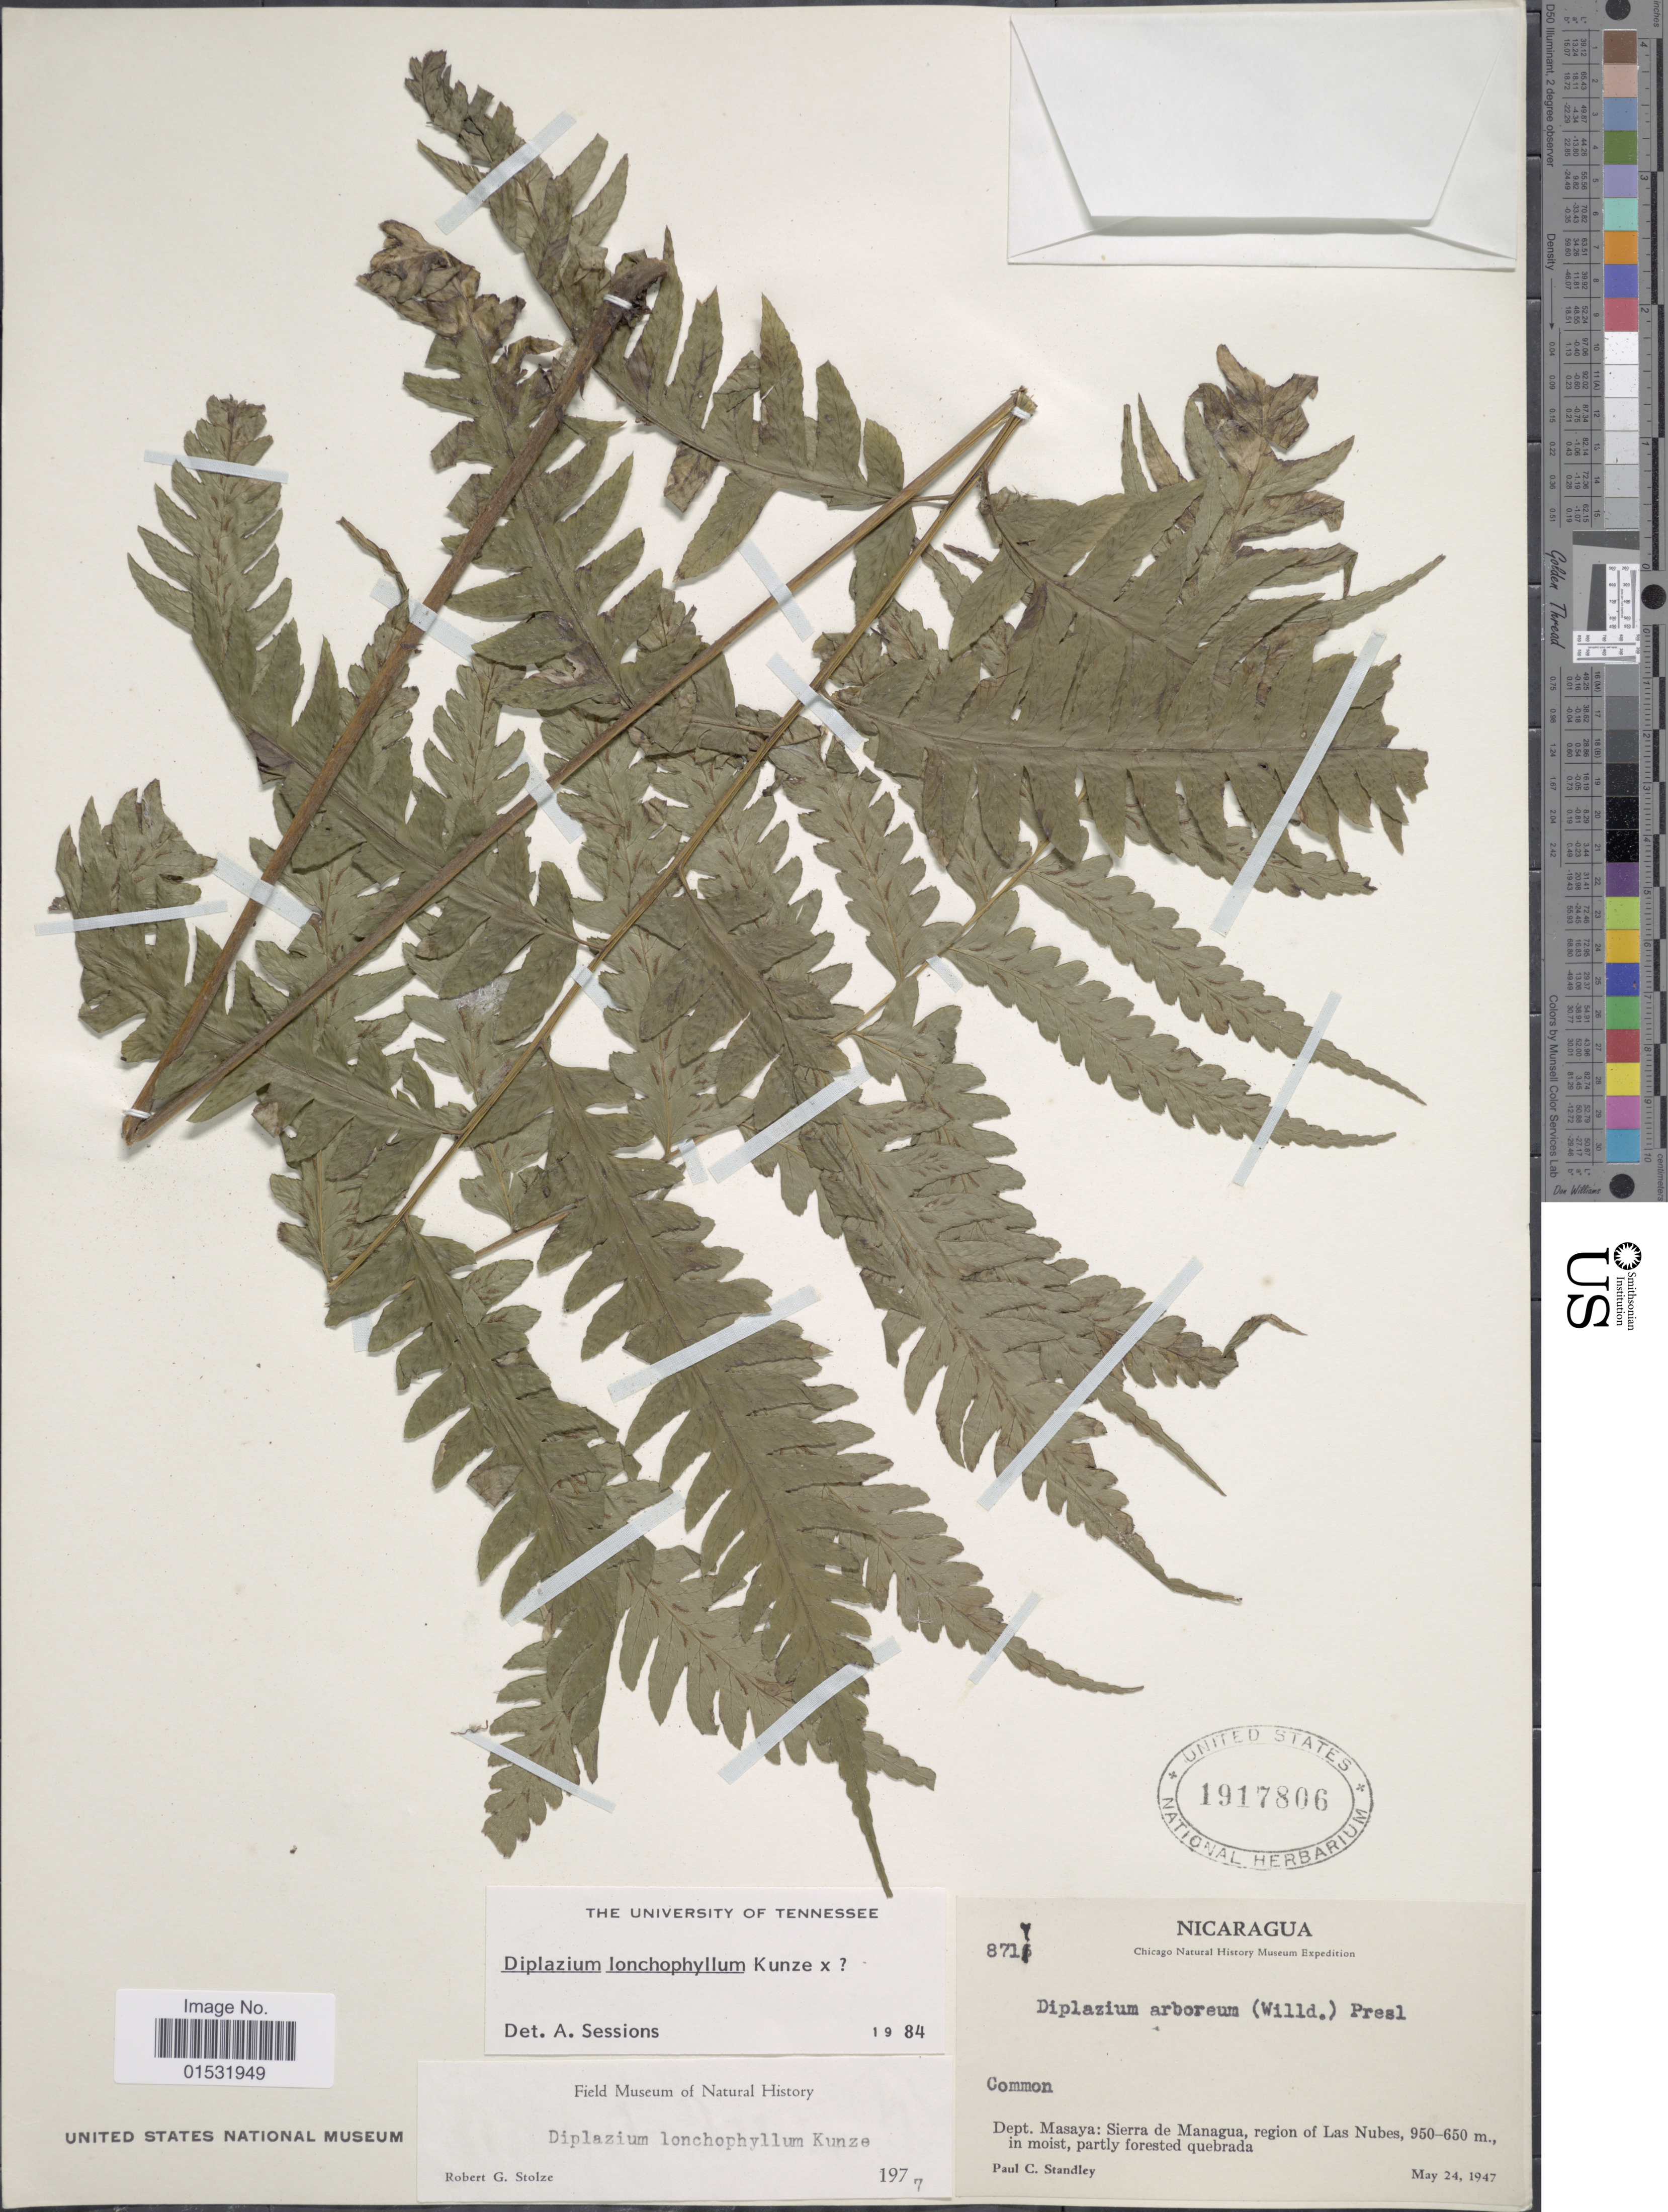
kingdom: Plantae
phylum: Tracheophyta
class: Polypodiopsida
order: Polypodiales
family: Athyriaceae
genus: Diplazium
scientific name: Diplazium lonchophyllum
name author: Kunze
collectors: P. C. Standley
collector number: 8716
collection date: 1947-05-24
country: Nicaragua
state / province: Masaya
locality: Sierra de Managua, region of Las Nubes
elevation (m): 650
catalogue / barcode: US 1917806